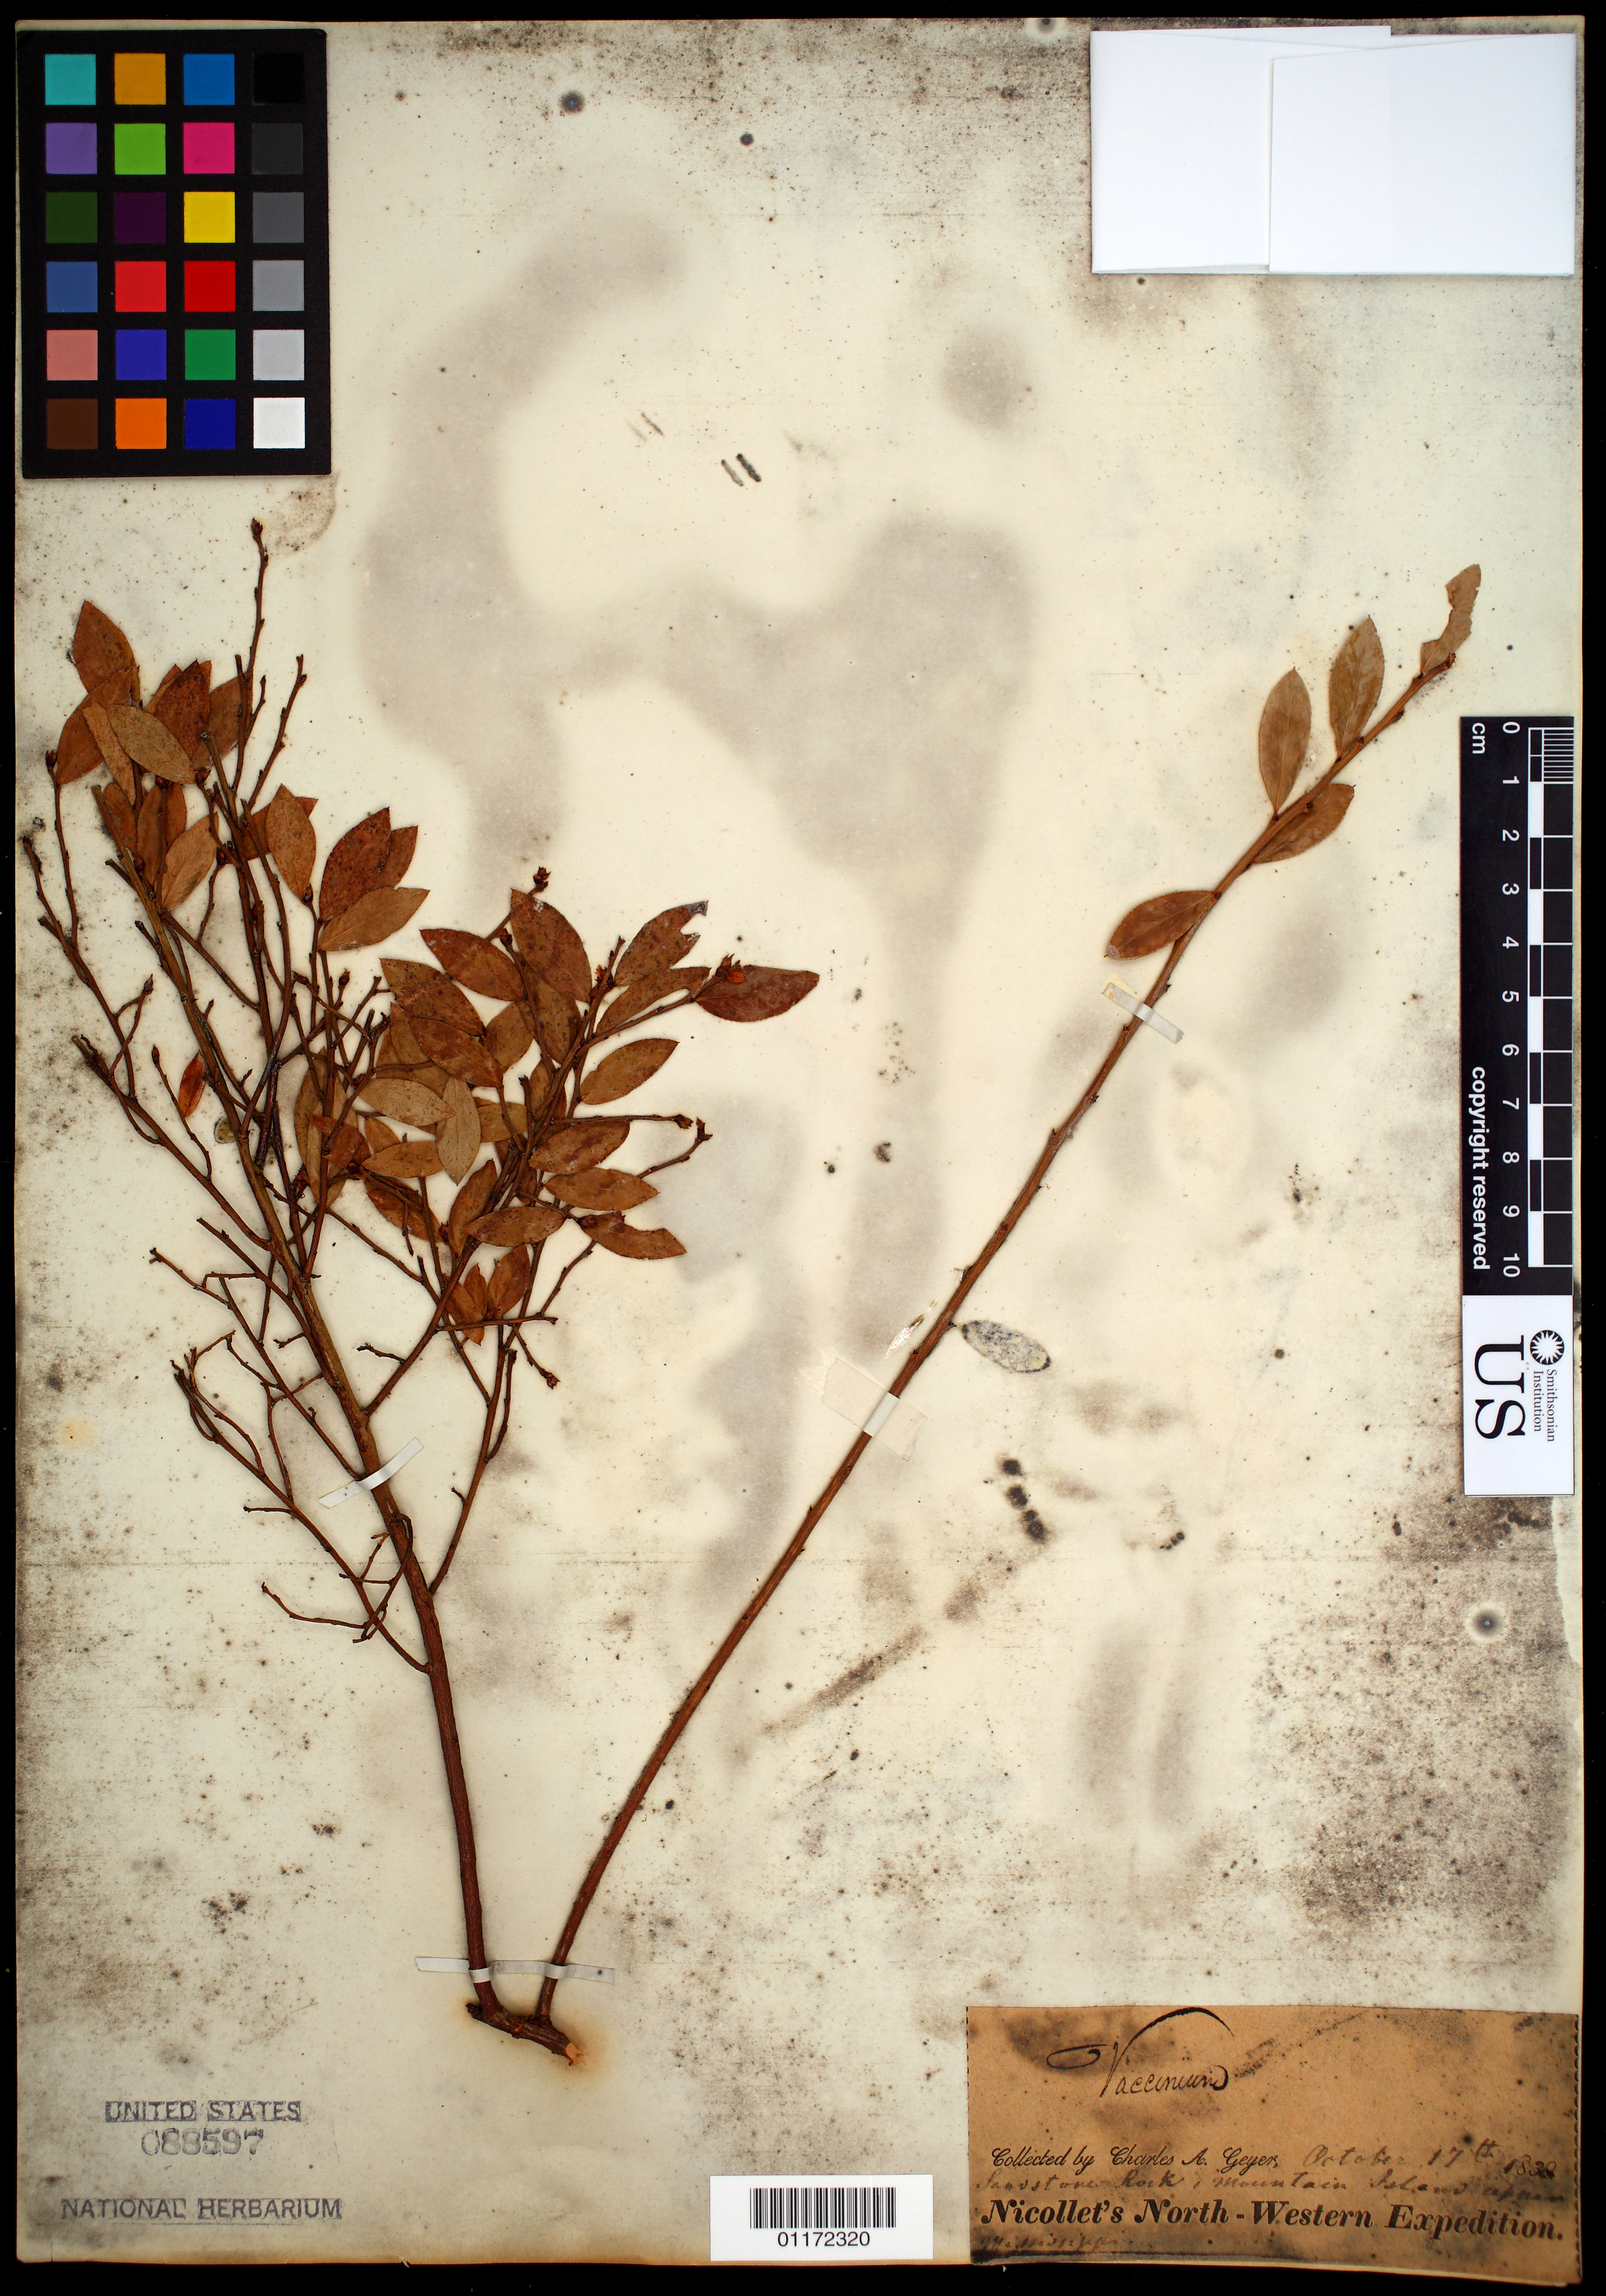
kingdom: Plantae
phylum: Tracheophyta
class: Magnoliopsida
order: Ericales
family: Ericaceae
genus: Vaccinium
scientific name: Vaccinium sp.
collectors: C. A. Geyer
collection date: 1839-10-17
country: United States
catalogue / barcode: US 88597